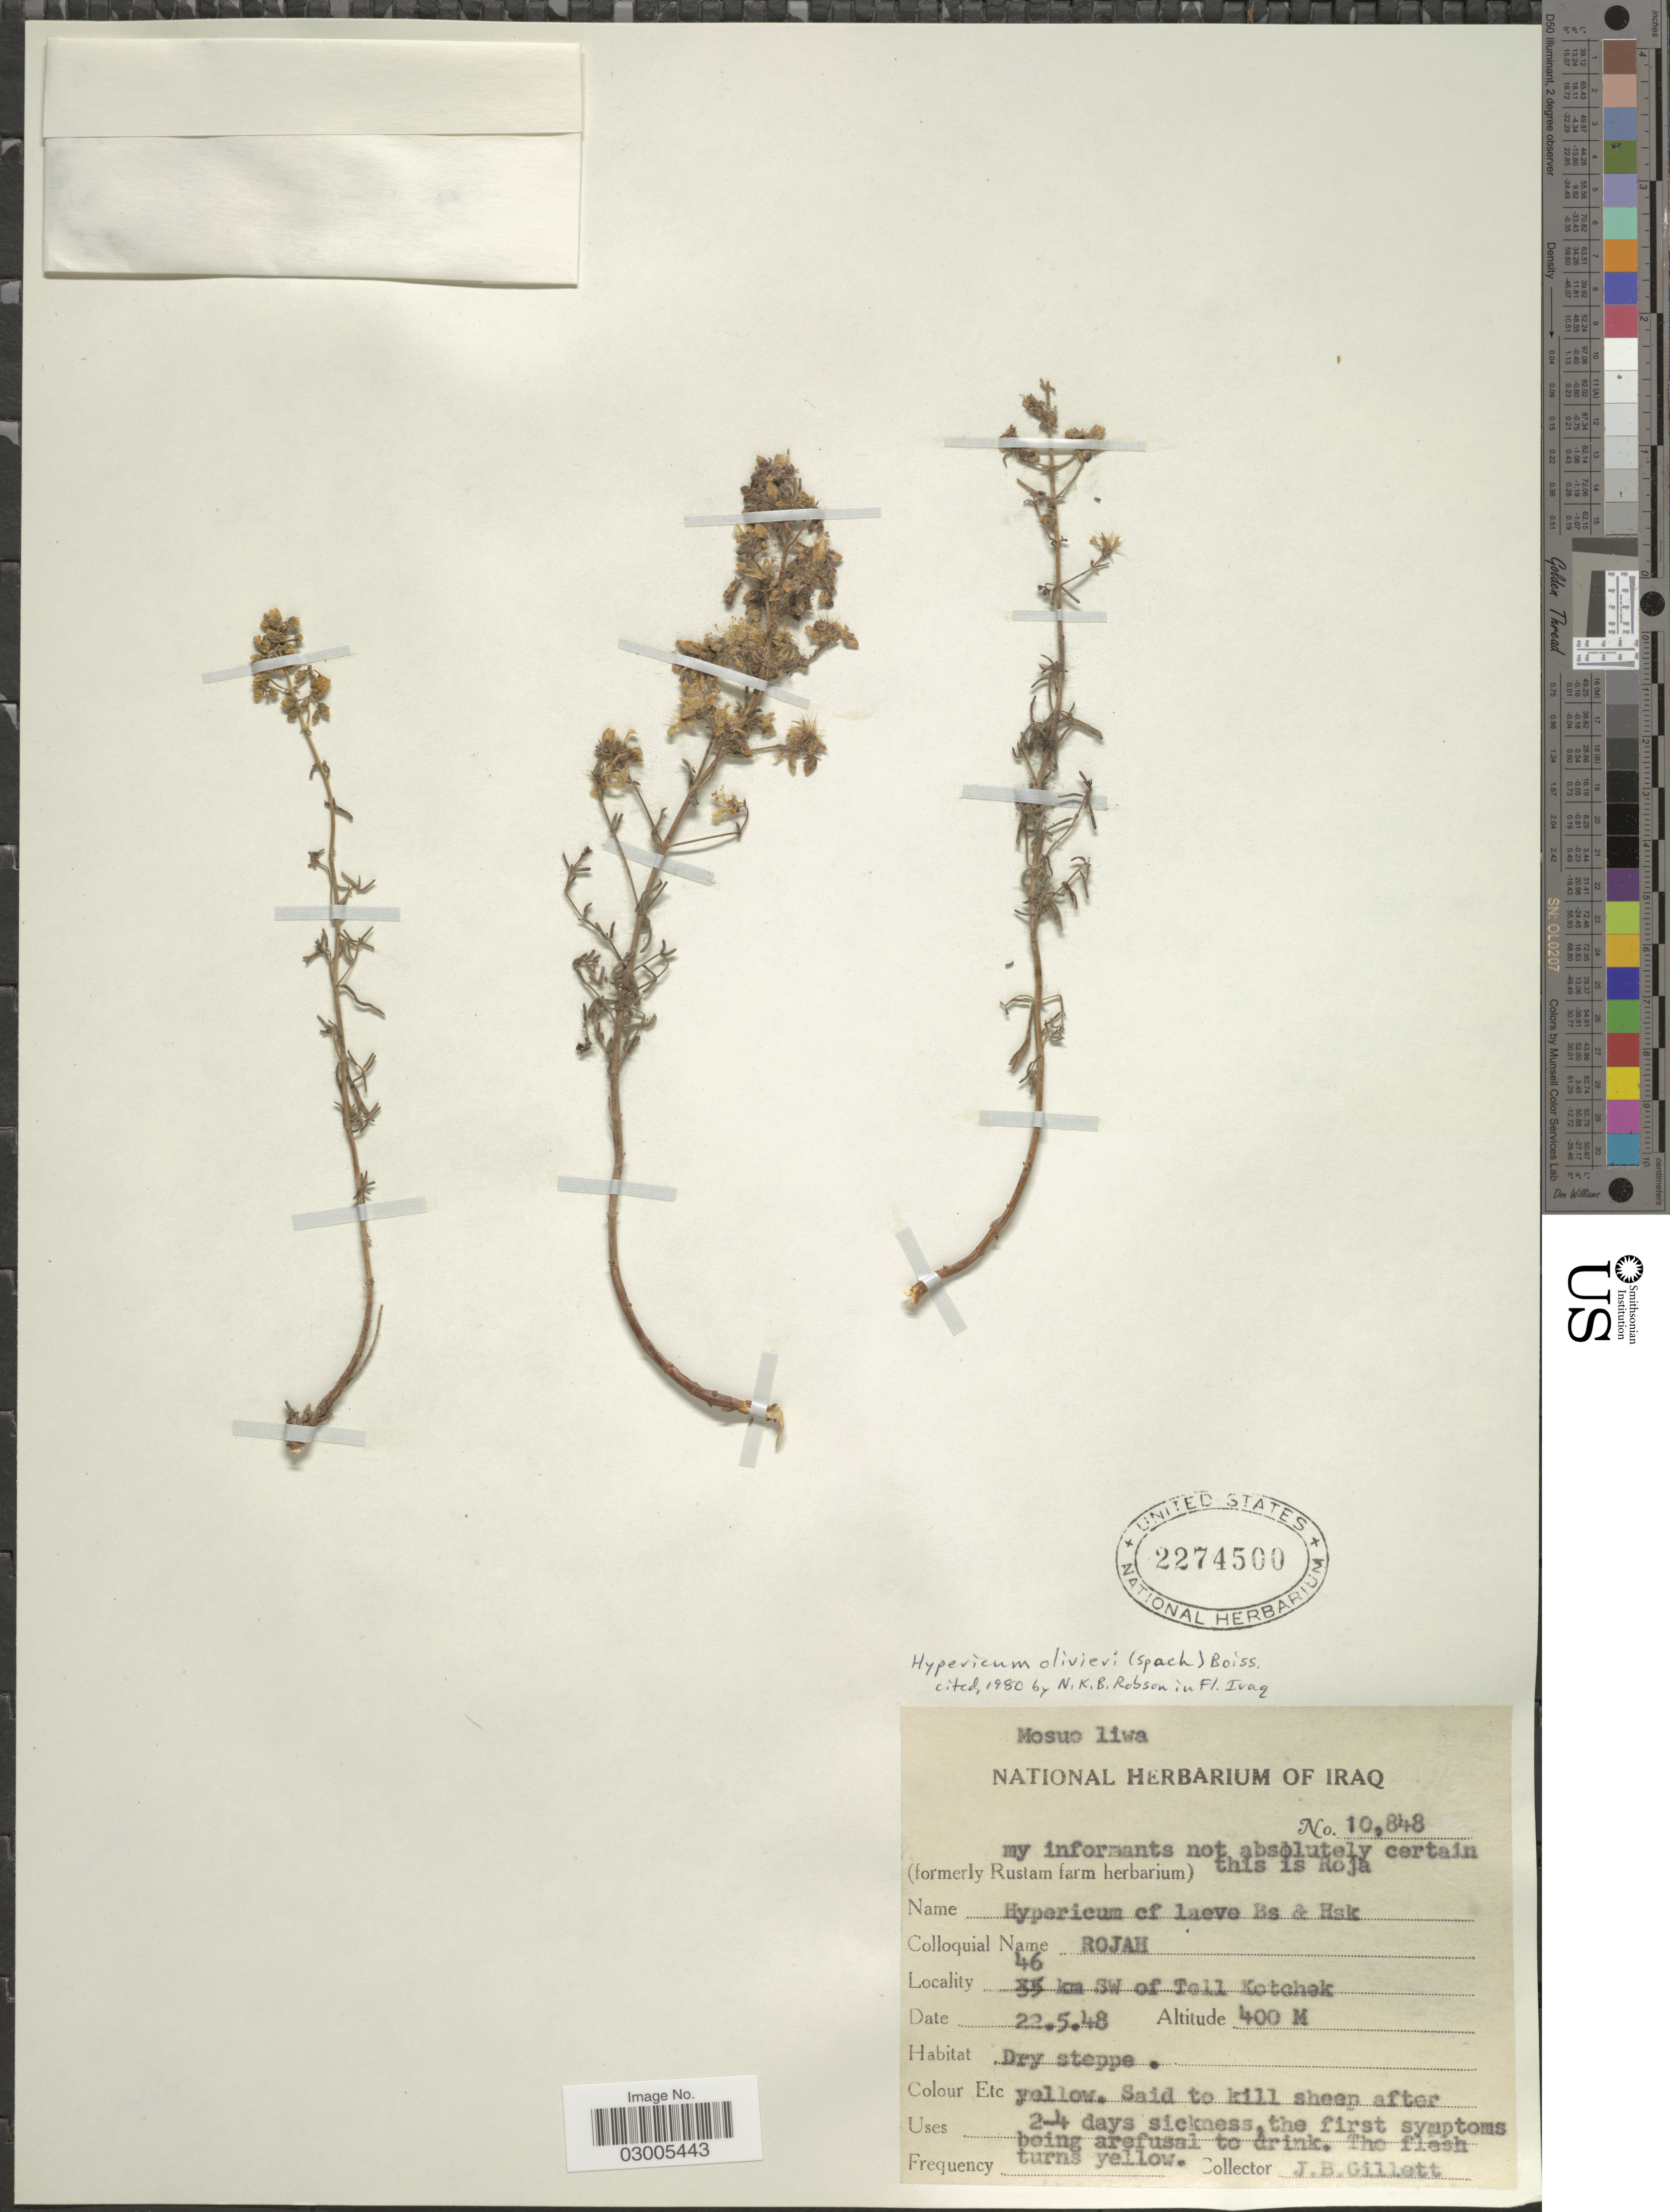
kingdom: Plantae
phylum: Tracheophyta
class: Magnoliopsida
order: Malpighiales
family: Hypericaceae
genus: Hypericum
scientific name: Hypericum olivieri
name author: (Spach) Boiss.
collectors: J. B. Gillett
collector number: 10848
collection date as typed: Transcribed d/m/y: 22/5/48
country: Iraq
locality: Musuo liwa. 46 km SW of Tell Kotchek.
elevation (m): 400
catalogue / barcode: US 2274500